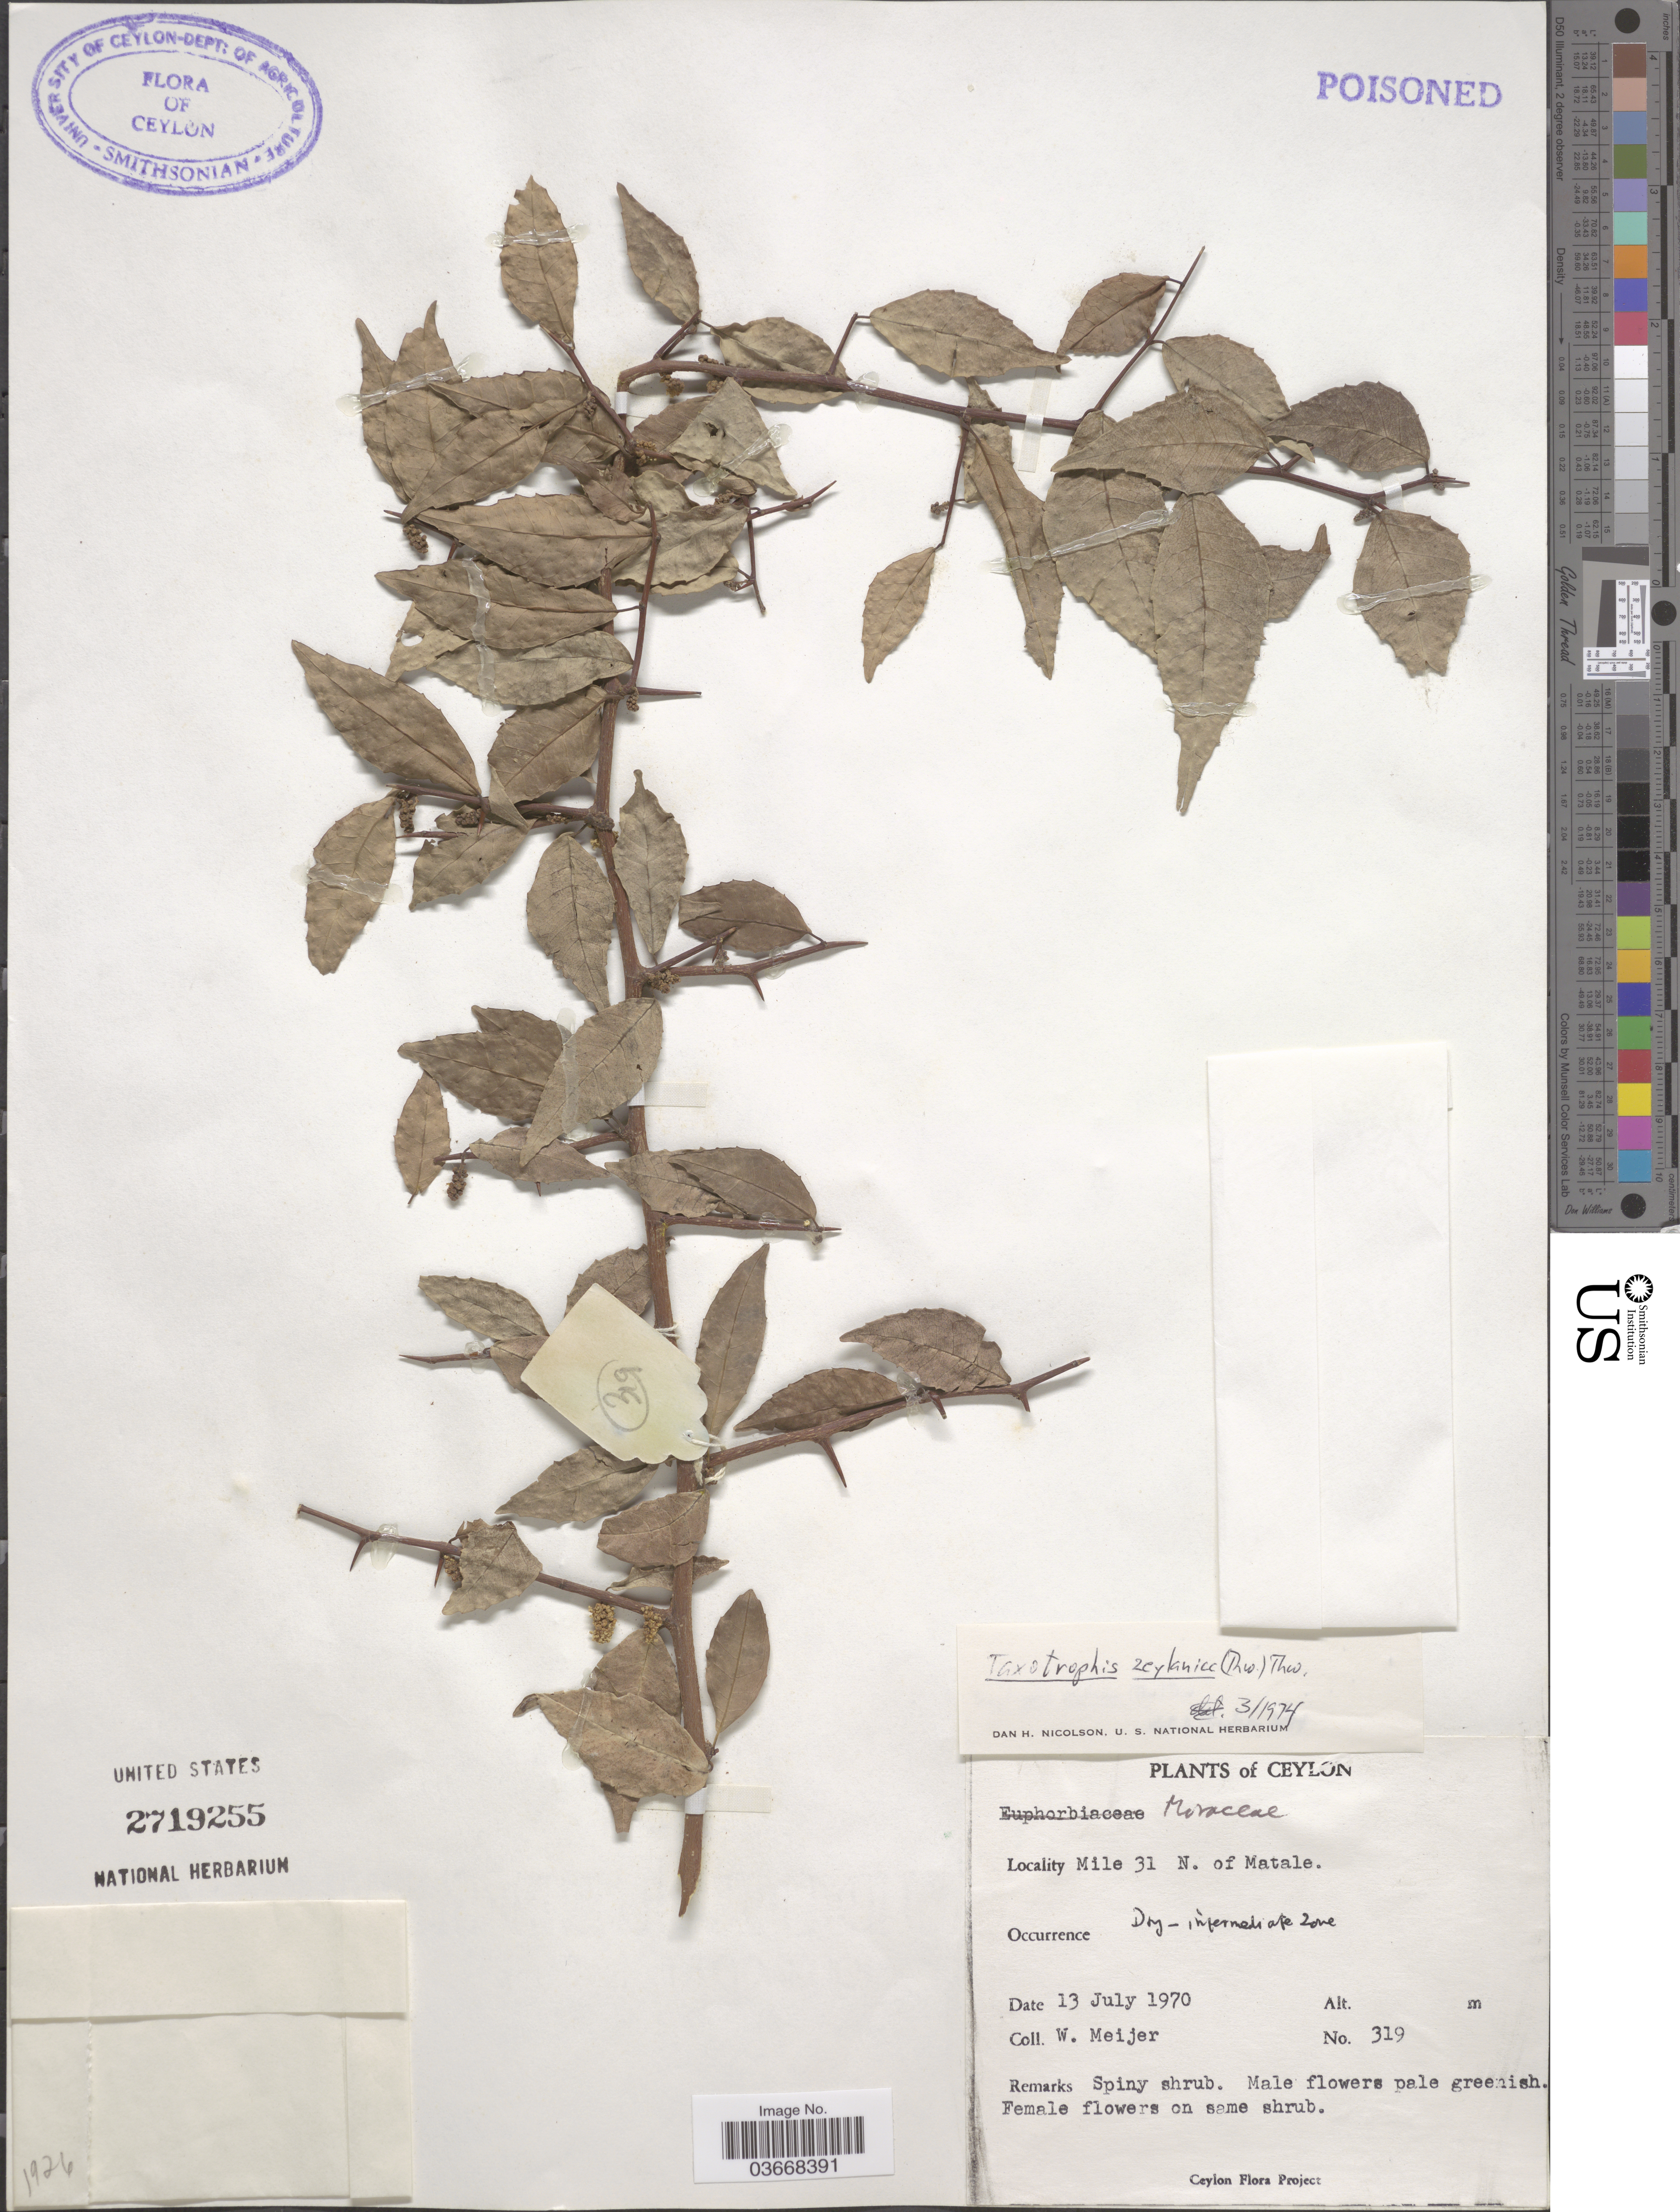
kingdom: Plantae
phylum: Tracheophyta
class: Magnoliopsida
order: Rosales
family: Moraceae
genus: Taxotrophis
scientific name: Taxotrophis zeylanica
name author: (Thwaites) Thwaites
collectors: W. Meijer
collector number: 319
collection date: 1970-07-13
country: Sri Lanka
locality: Ceylon. Mile 31 N. of Matale.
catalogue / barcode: US 2719255